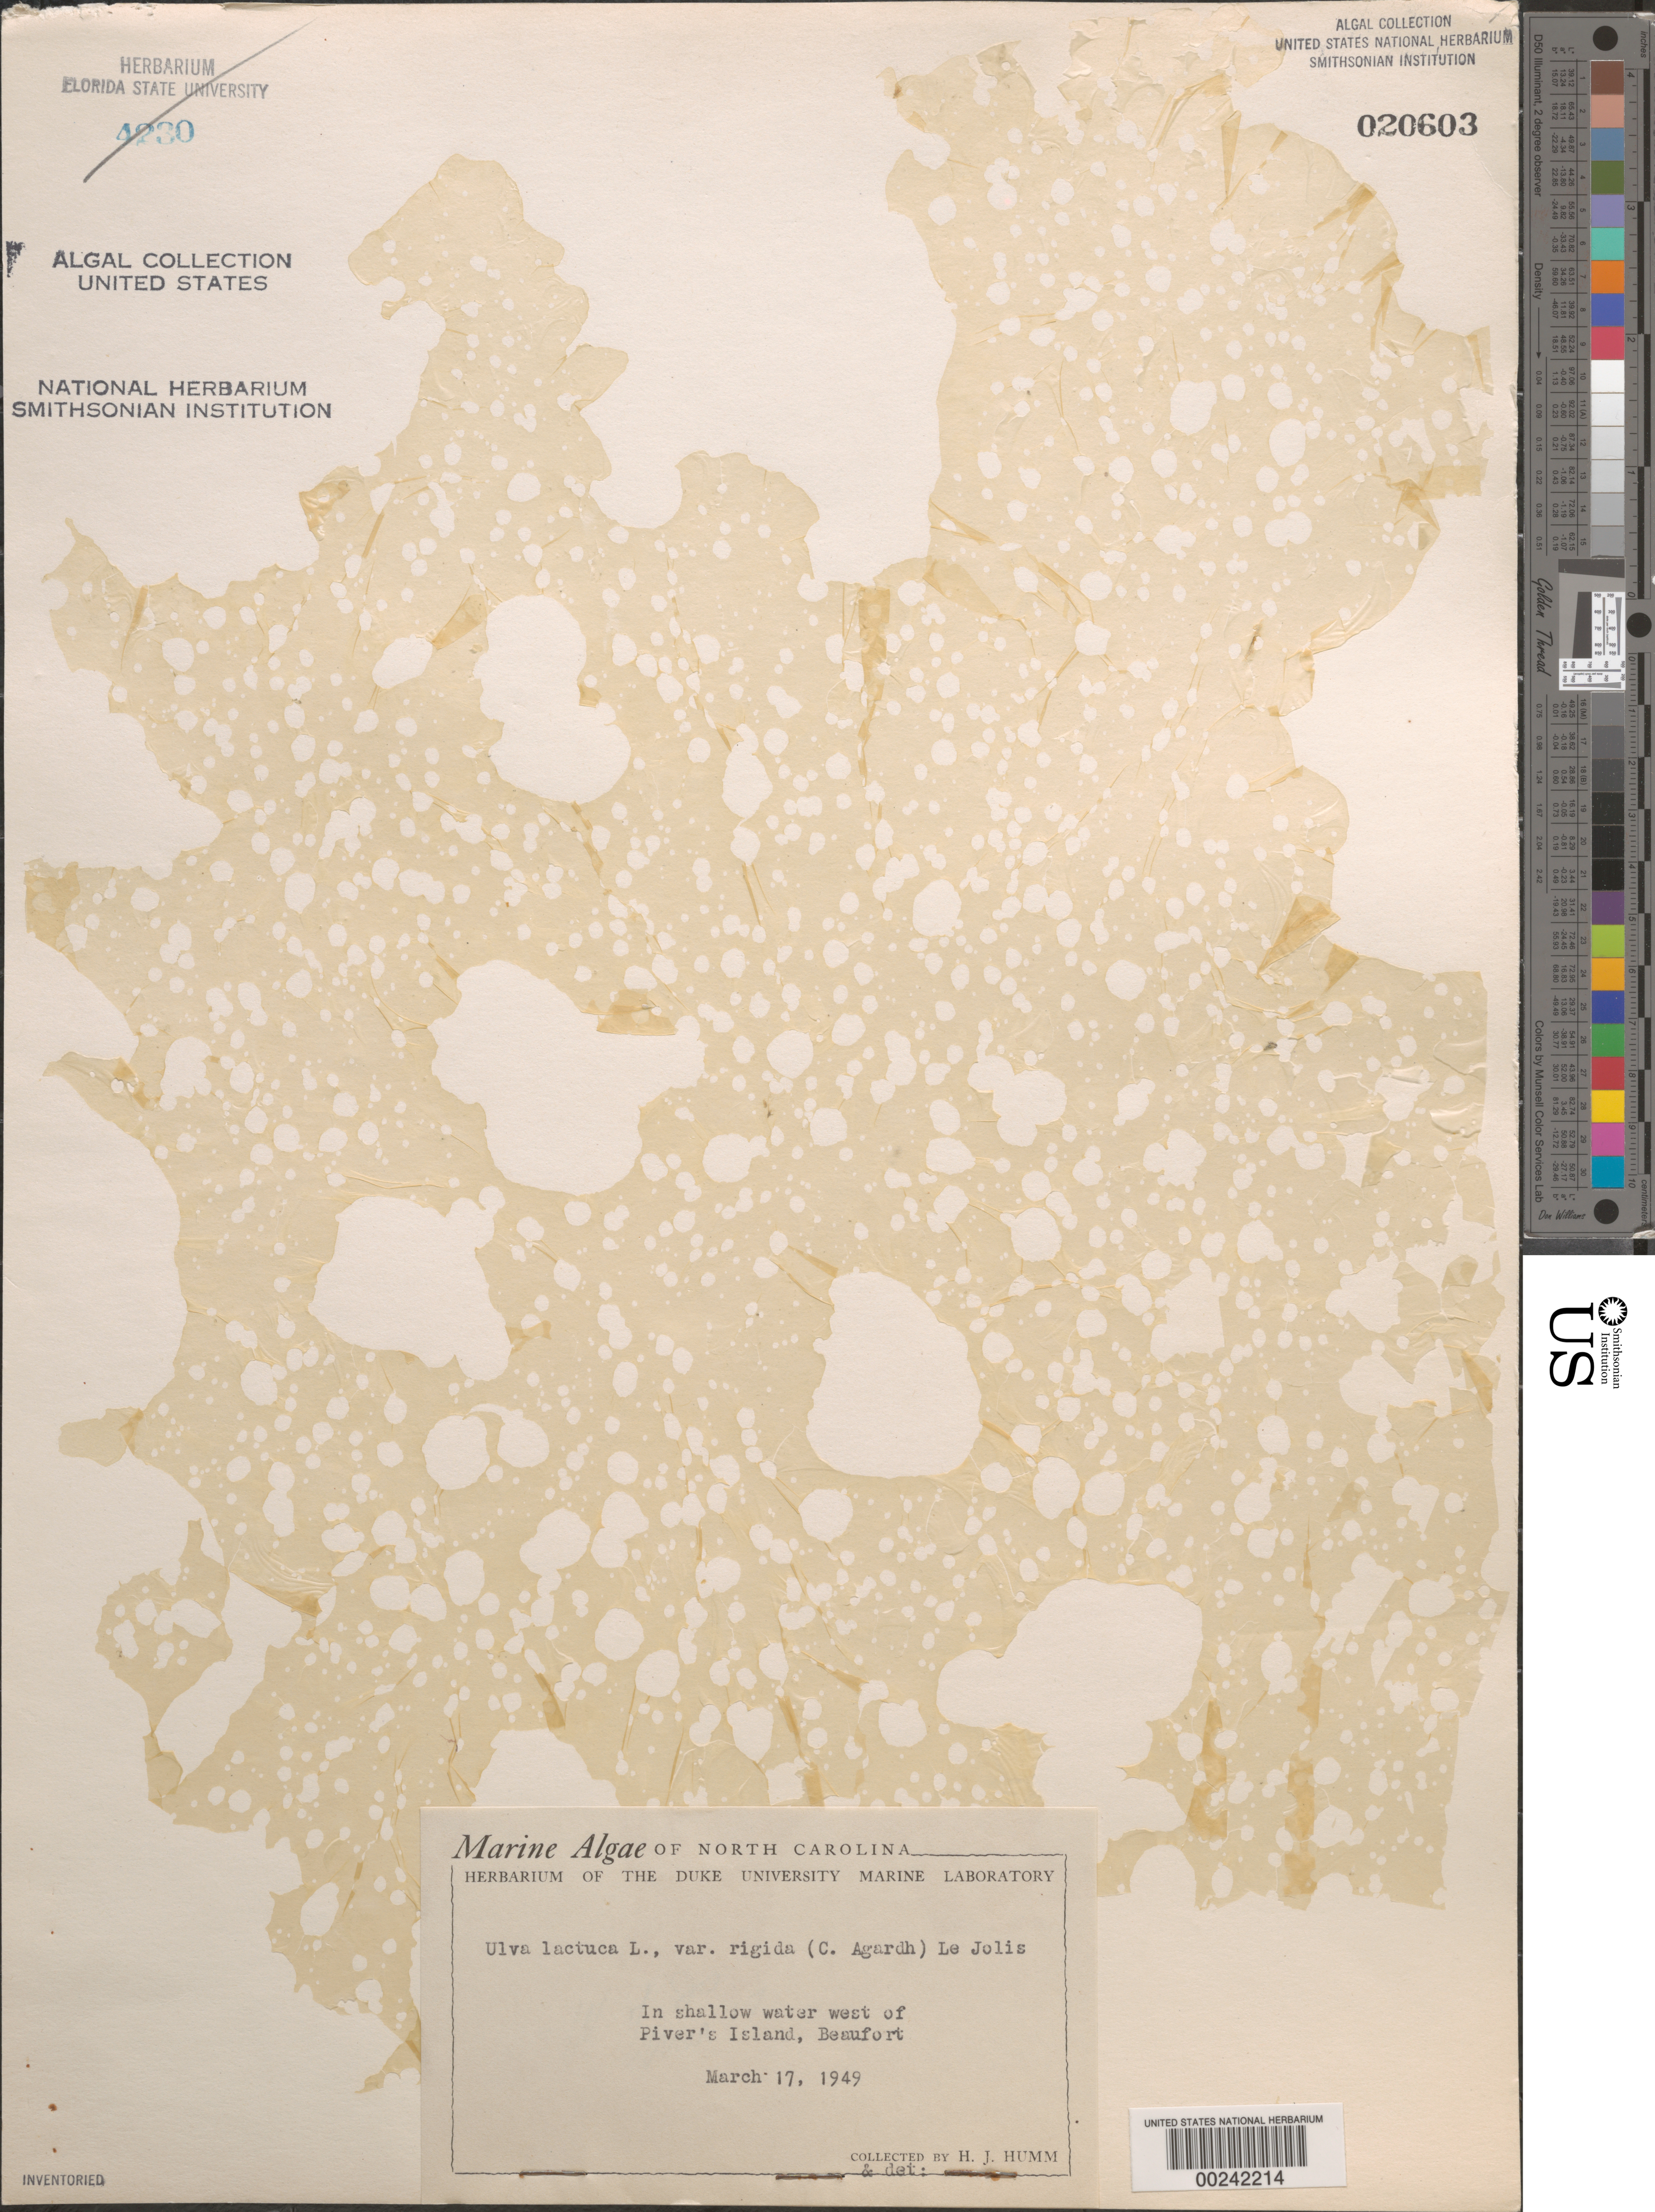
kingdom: Plantae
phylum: Chlorophyta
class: Ulvophyceae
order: Ulvales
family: Ulvaceae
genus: Ulva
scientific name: Ulva lactuca var. rigida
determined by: Humm, Harold J.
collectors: H. J. Humm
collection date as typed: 17 Mar 1949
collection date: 1949-03-17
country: United States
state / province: North Carolina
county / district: Carteret County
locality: Beaufort, west of Piver's Island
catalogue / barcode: US 20603